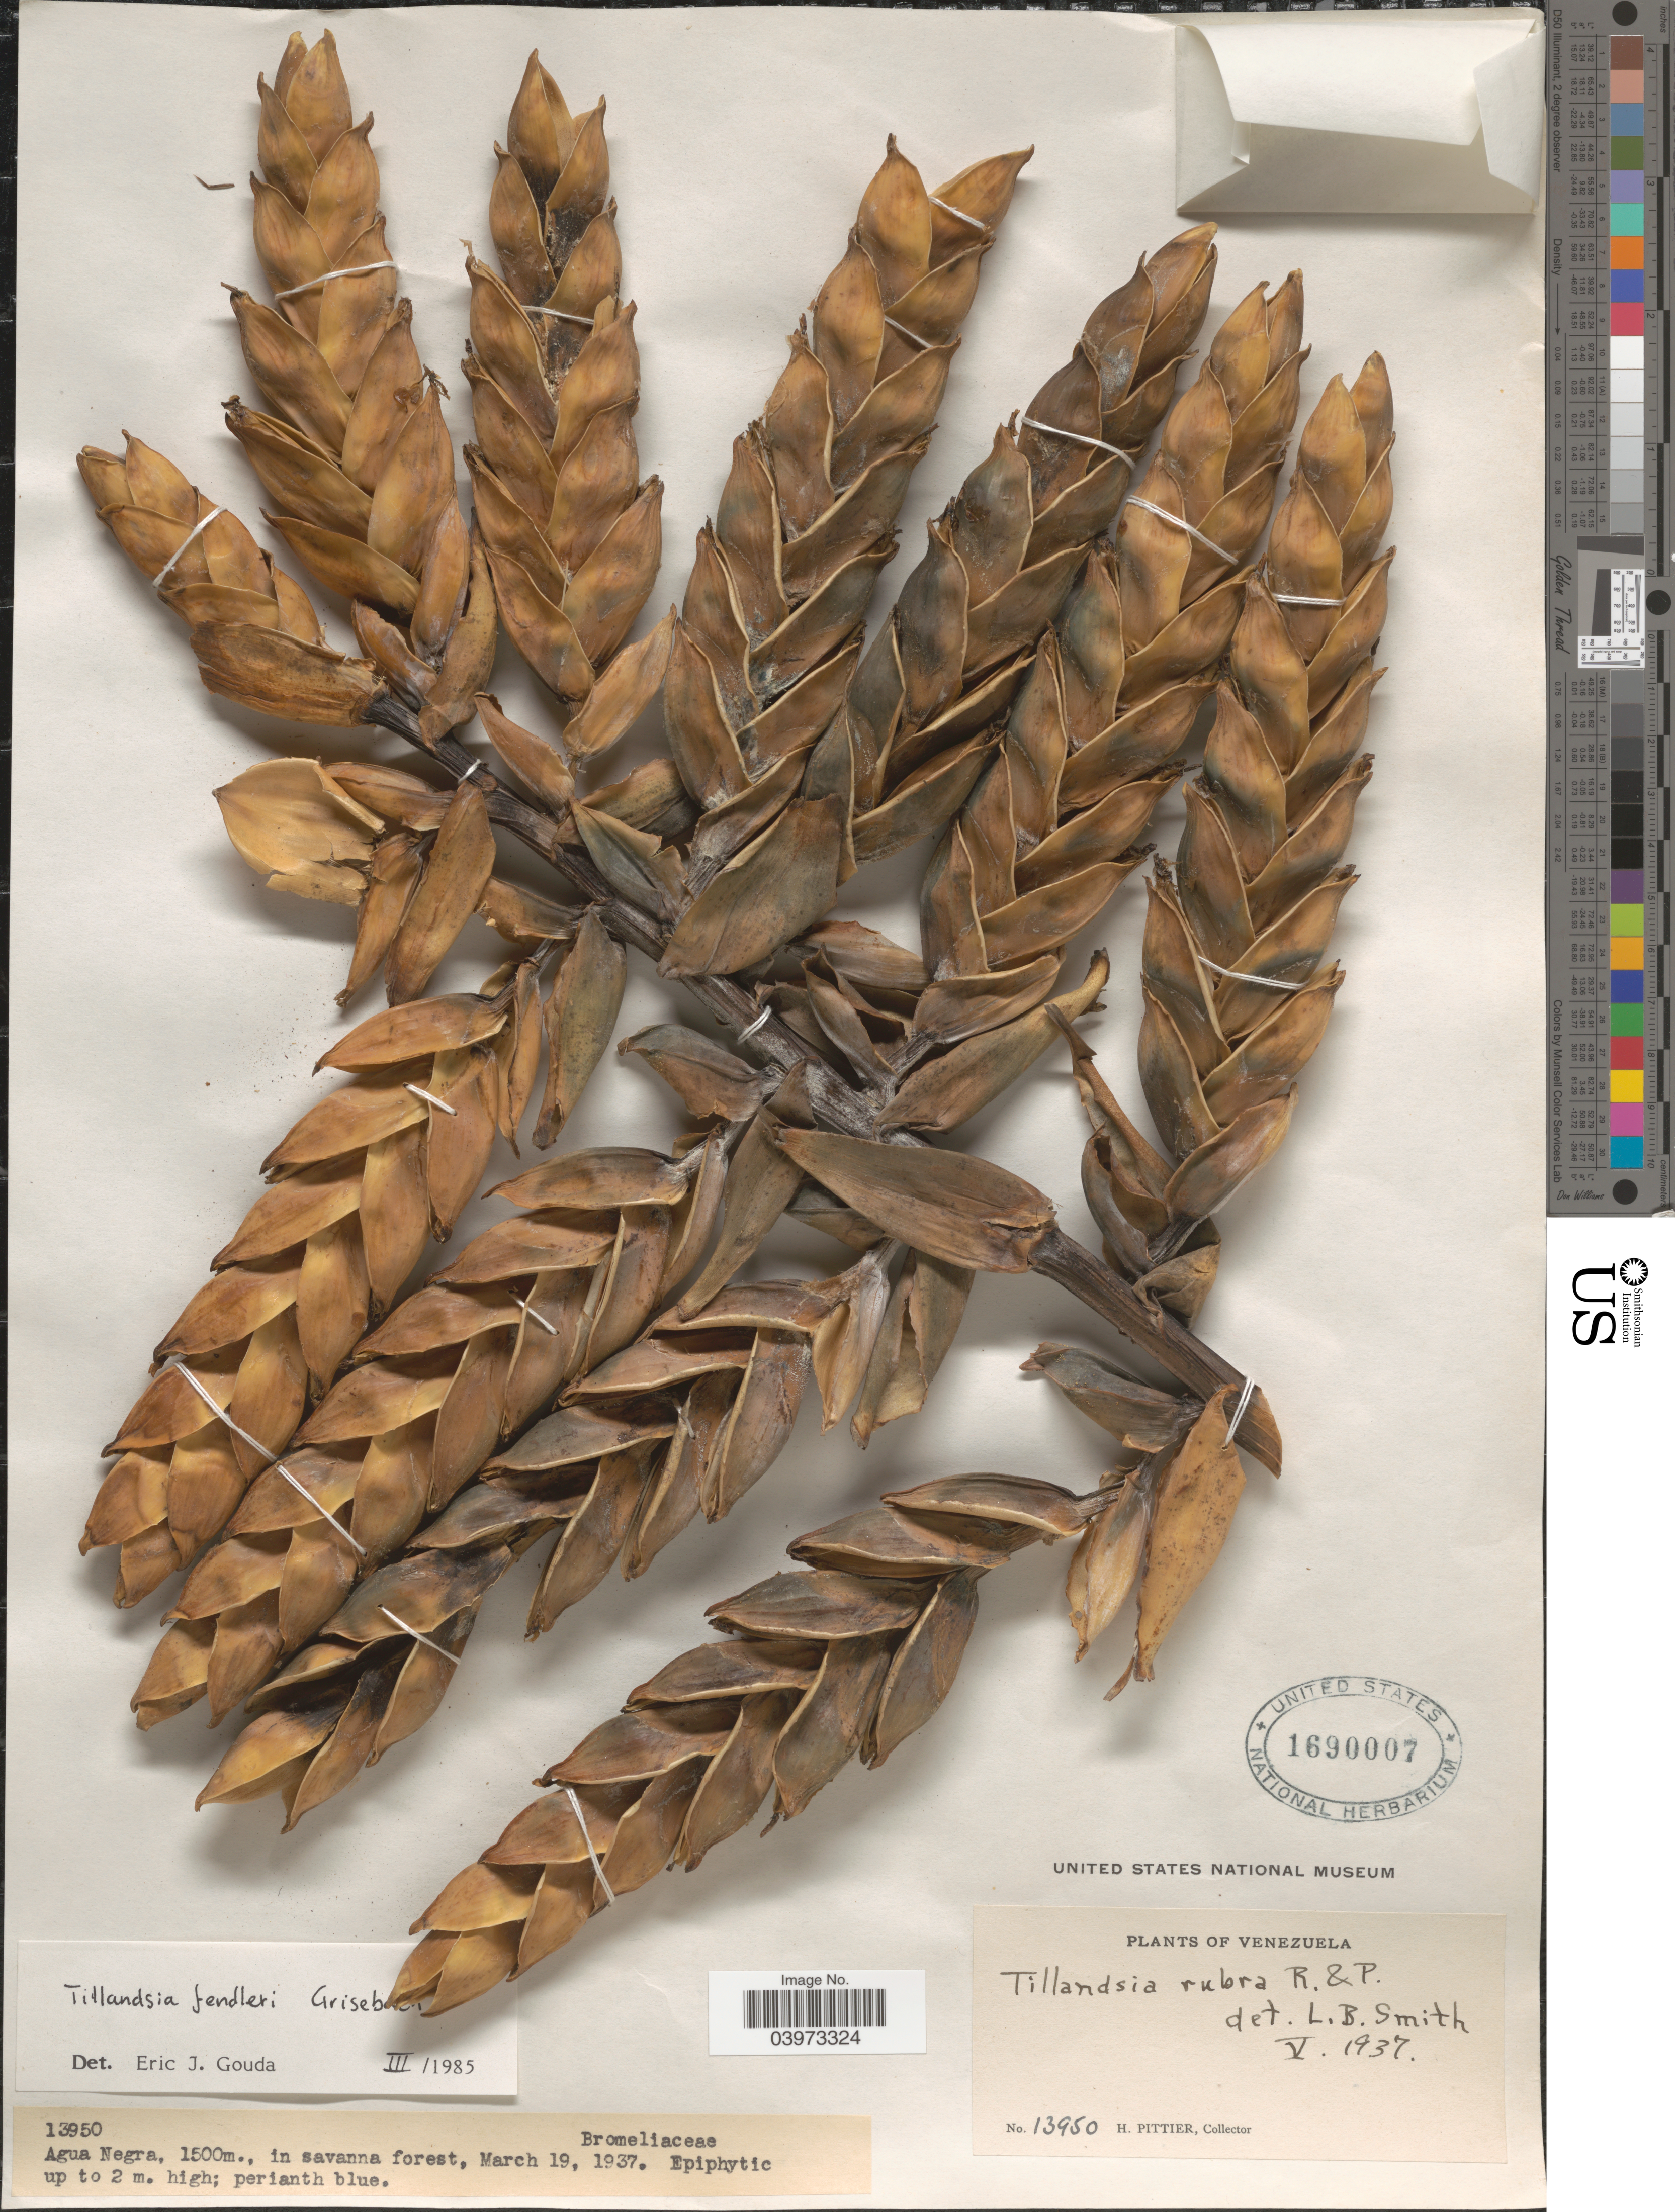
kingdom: Plantae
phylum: Tracheophyta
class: Liliopsida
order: Poales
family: Bromeliaceae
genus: Tillandsia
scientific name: Tillandsia fendleri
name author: Griseb.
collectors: H. F. Pittier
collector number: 13950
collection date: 1937-03-19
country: Venezuela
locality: Agua Negra.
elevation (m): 1500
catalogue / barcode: US 1690007